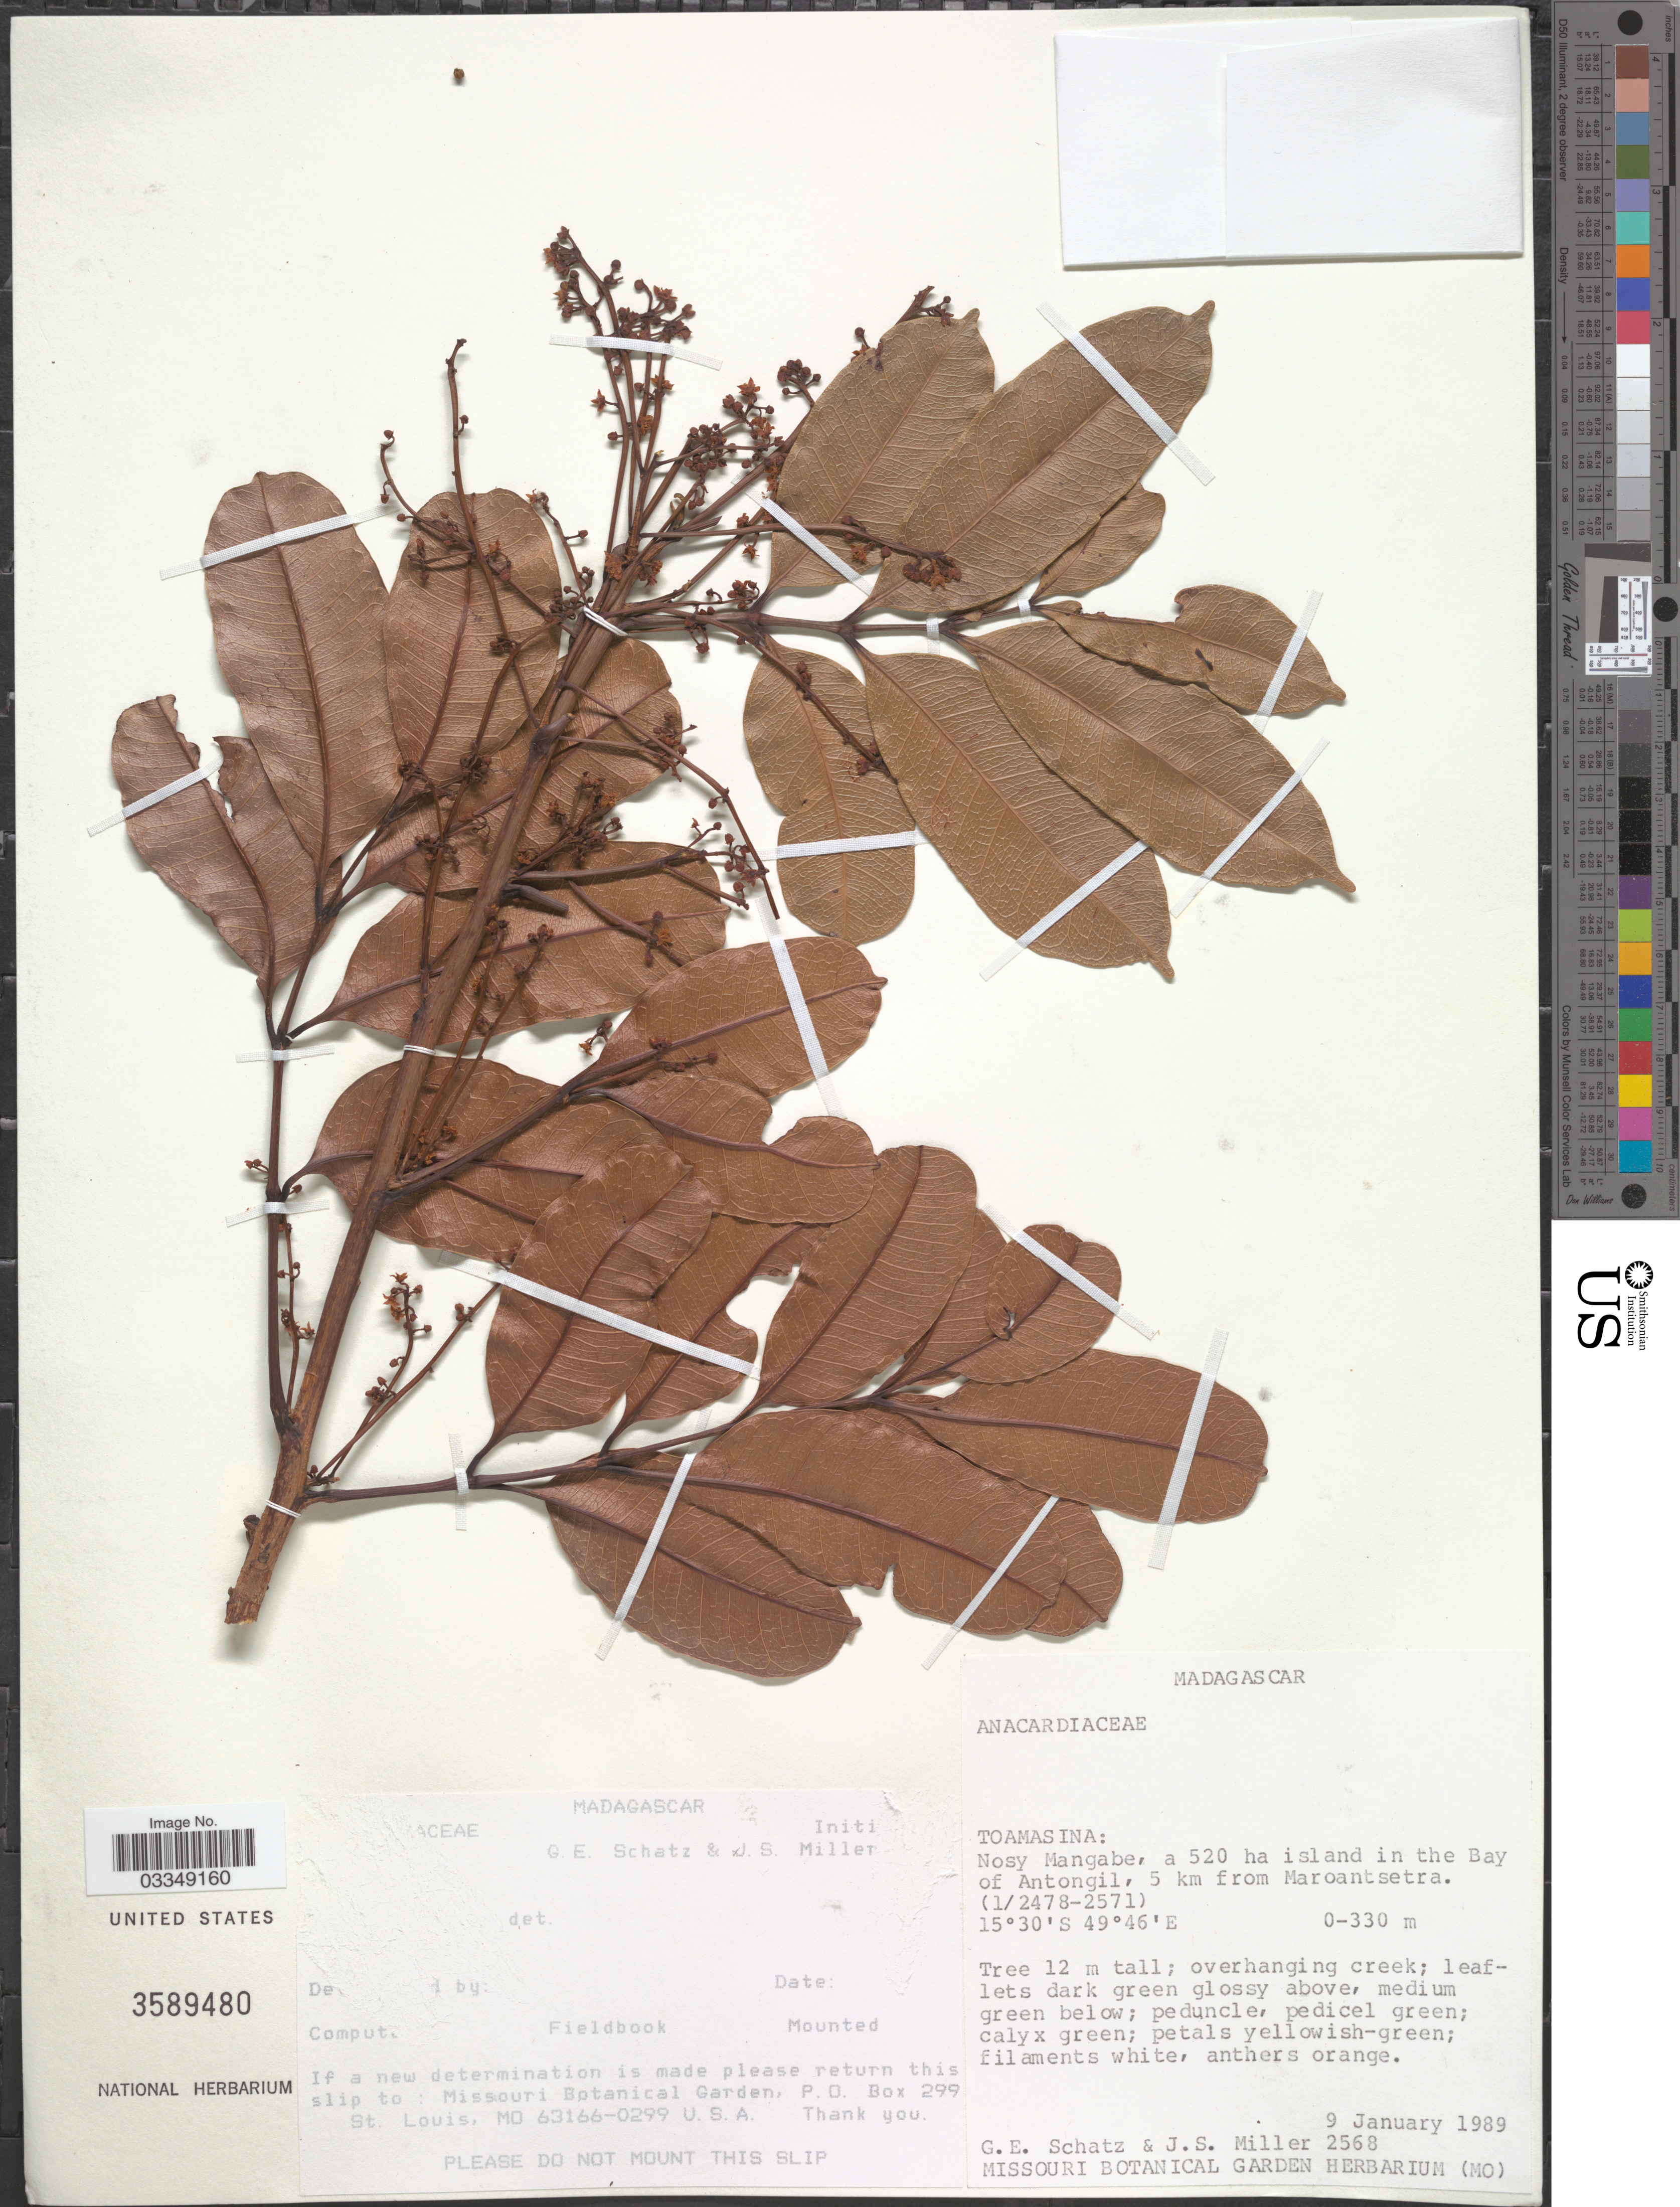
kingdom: Plantae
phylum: Tracheophyta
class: Magnoliopsida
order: Sapindales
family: Burseraceae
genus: Protium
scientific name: Protium madagascariense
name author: Engl.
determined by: Gereau, R. E.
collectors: G. Schatz & J. S. Miller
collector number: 2568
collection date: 1989-01-09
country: Madagascar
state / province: Analanjirofo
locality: Nosy Mangabe, a 520 ha island in the Bay of Antongil, 5 km from Maroantsetra. (1/2478-2571).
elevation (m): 0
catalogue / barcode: US 3589480